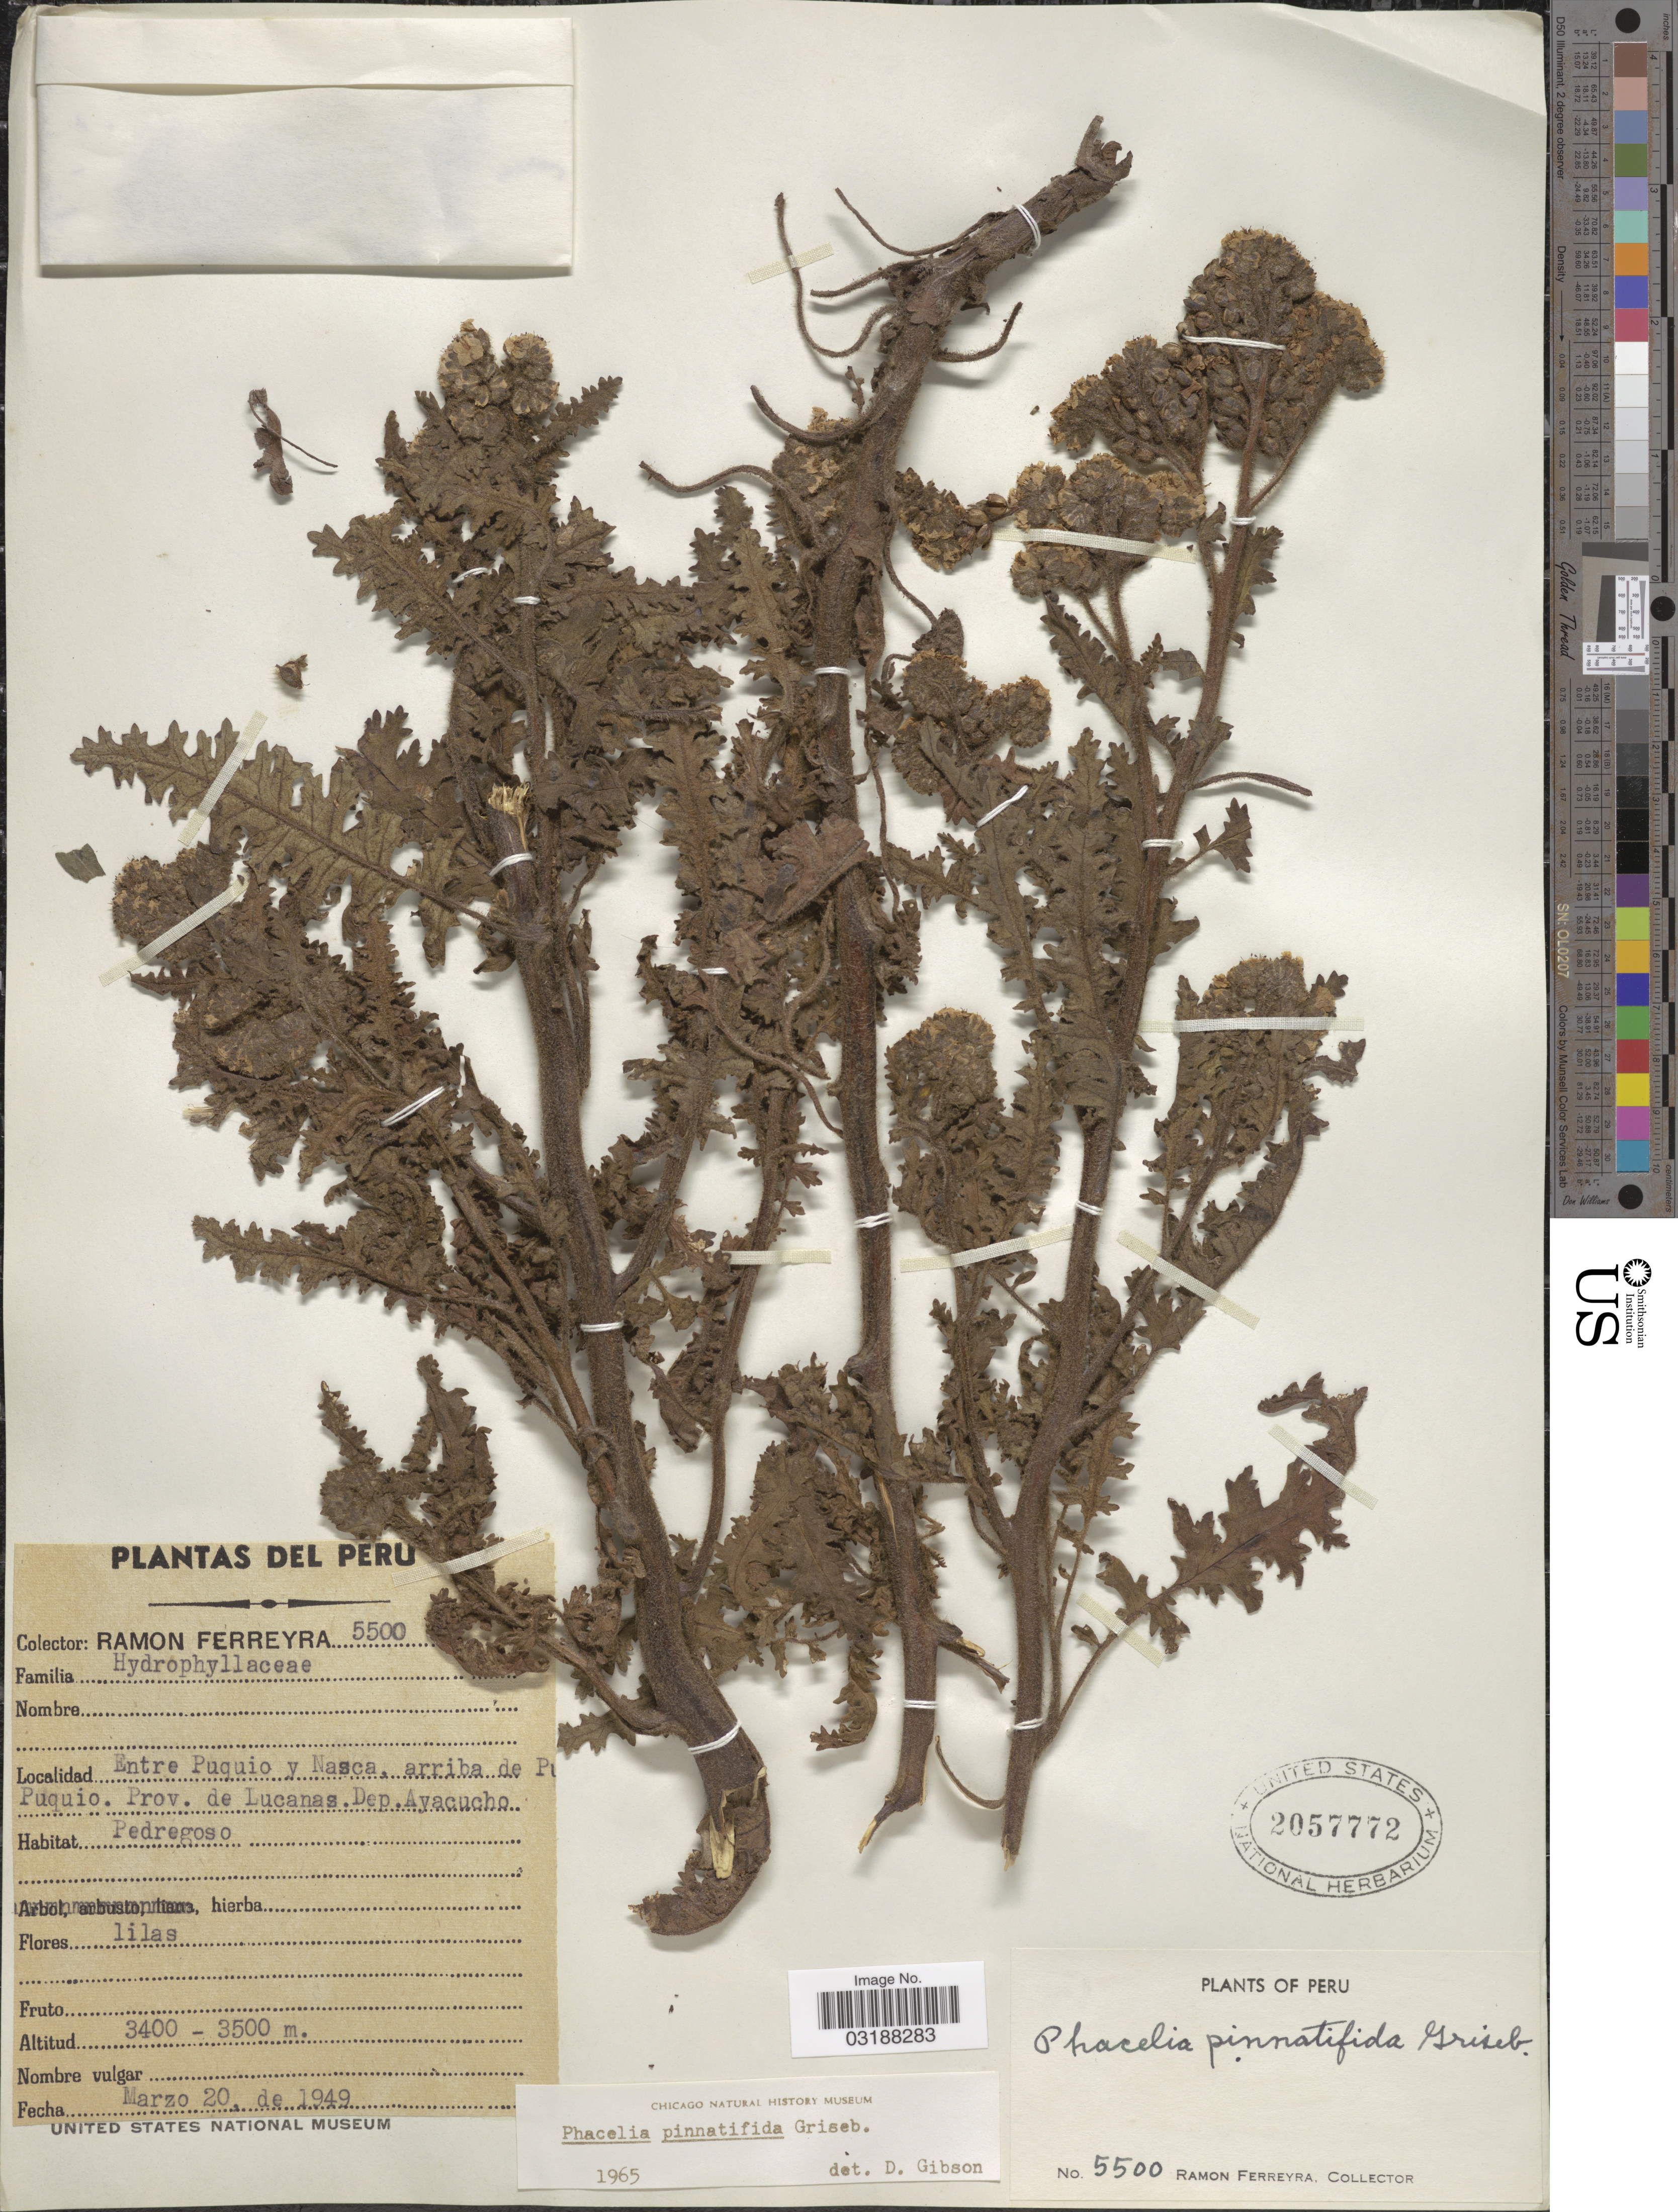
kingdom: Plantae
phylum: Tracheophyta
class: Magnoliopsida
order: Boraginales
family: Hydrophyllaceae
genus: Phacelia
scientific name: Phacelia pinnatifida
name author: Griseb. ex Wedd.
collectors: R. A. Ferreyra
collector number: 5500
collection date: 1949-03-20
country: Peru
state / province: Ayacucho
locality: Entre Puquio y Nasca, arriba de Puquio. Prov. de Lucanas. Dep. Ayacucho.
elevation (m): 3400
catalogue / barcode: US 2057772